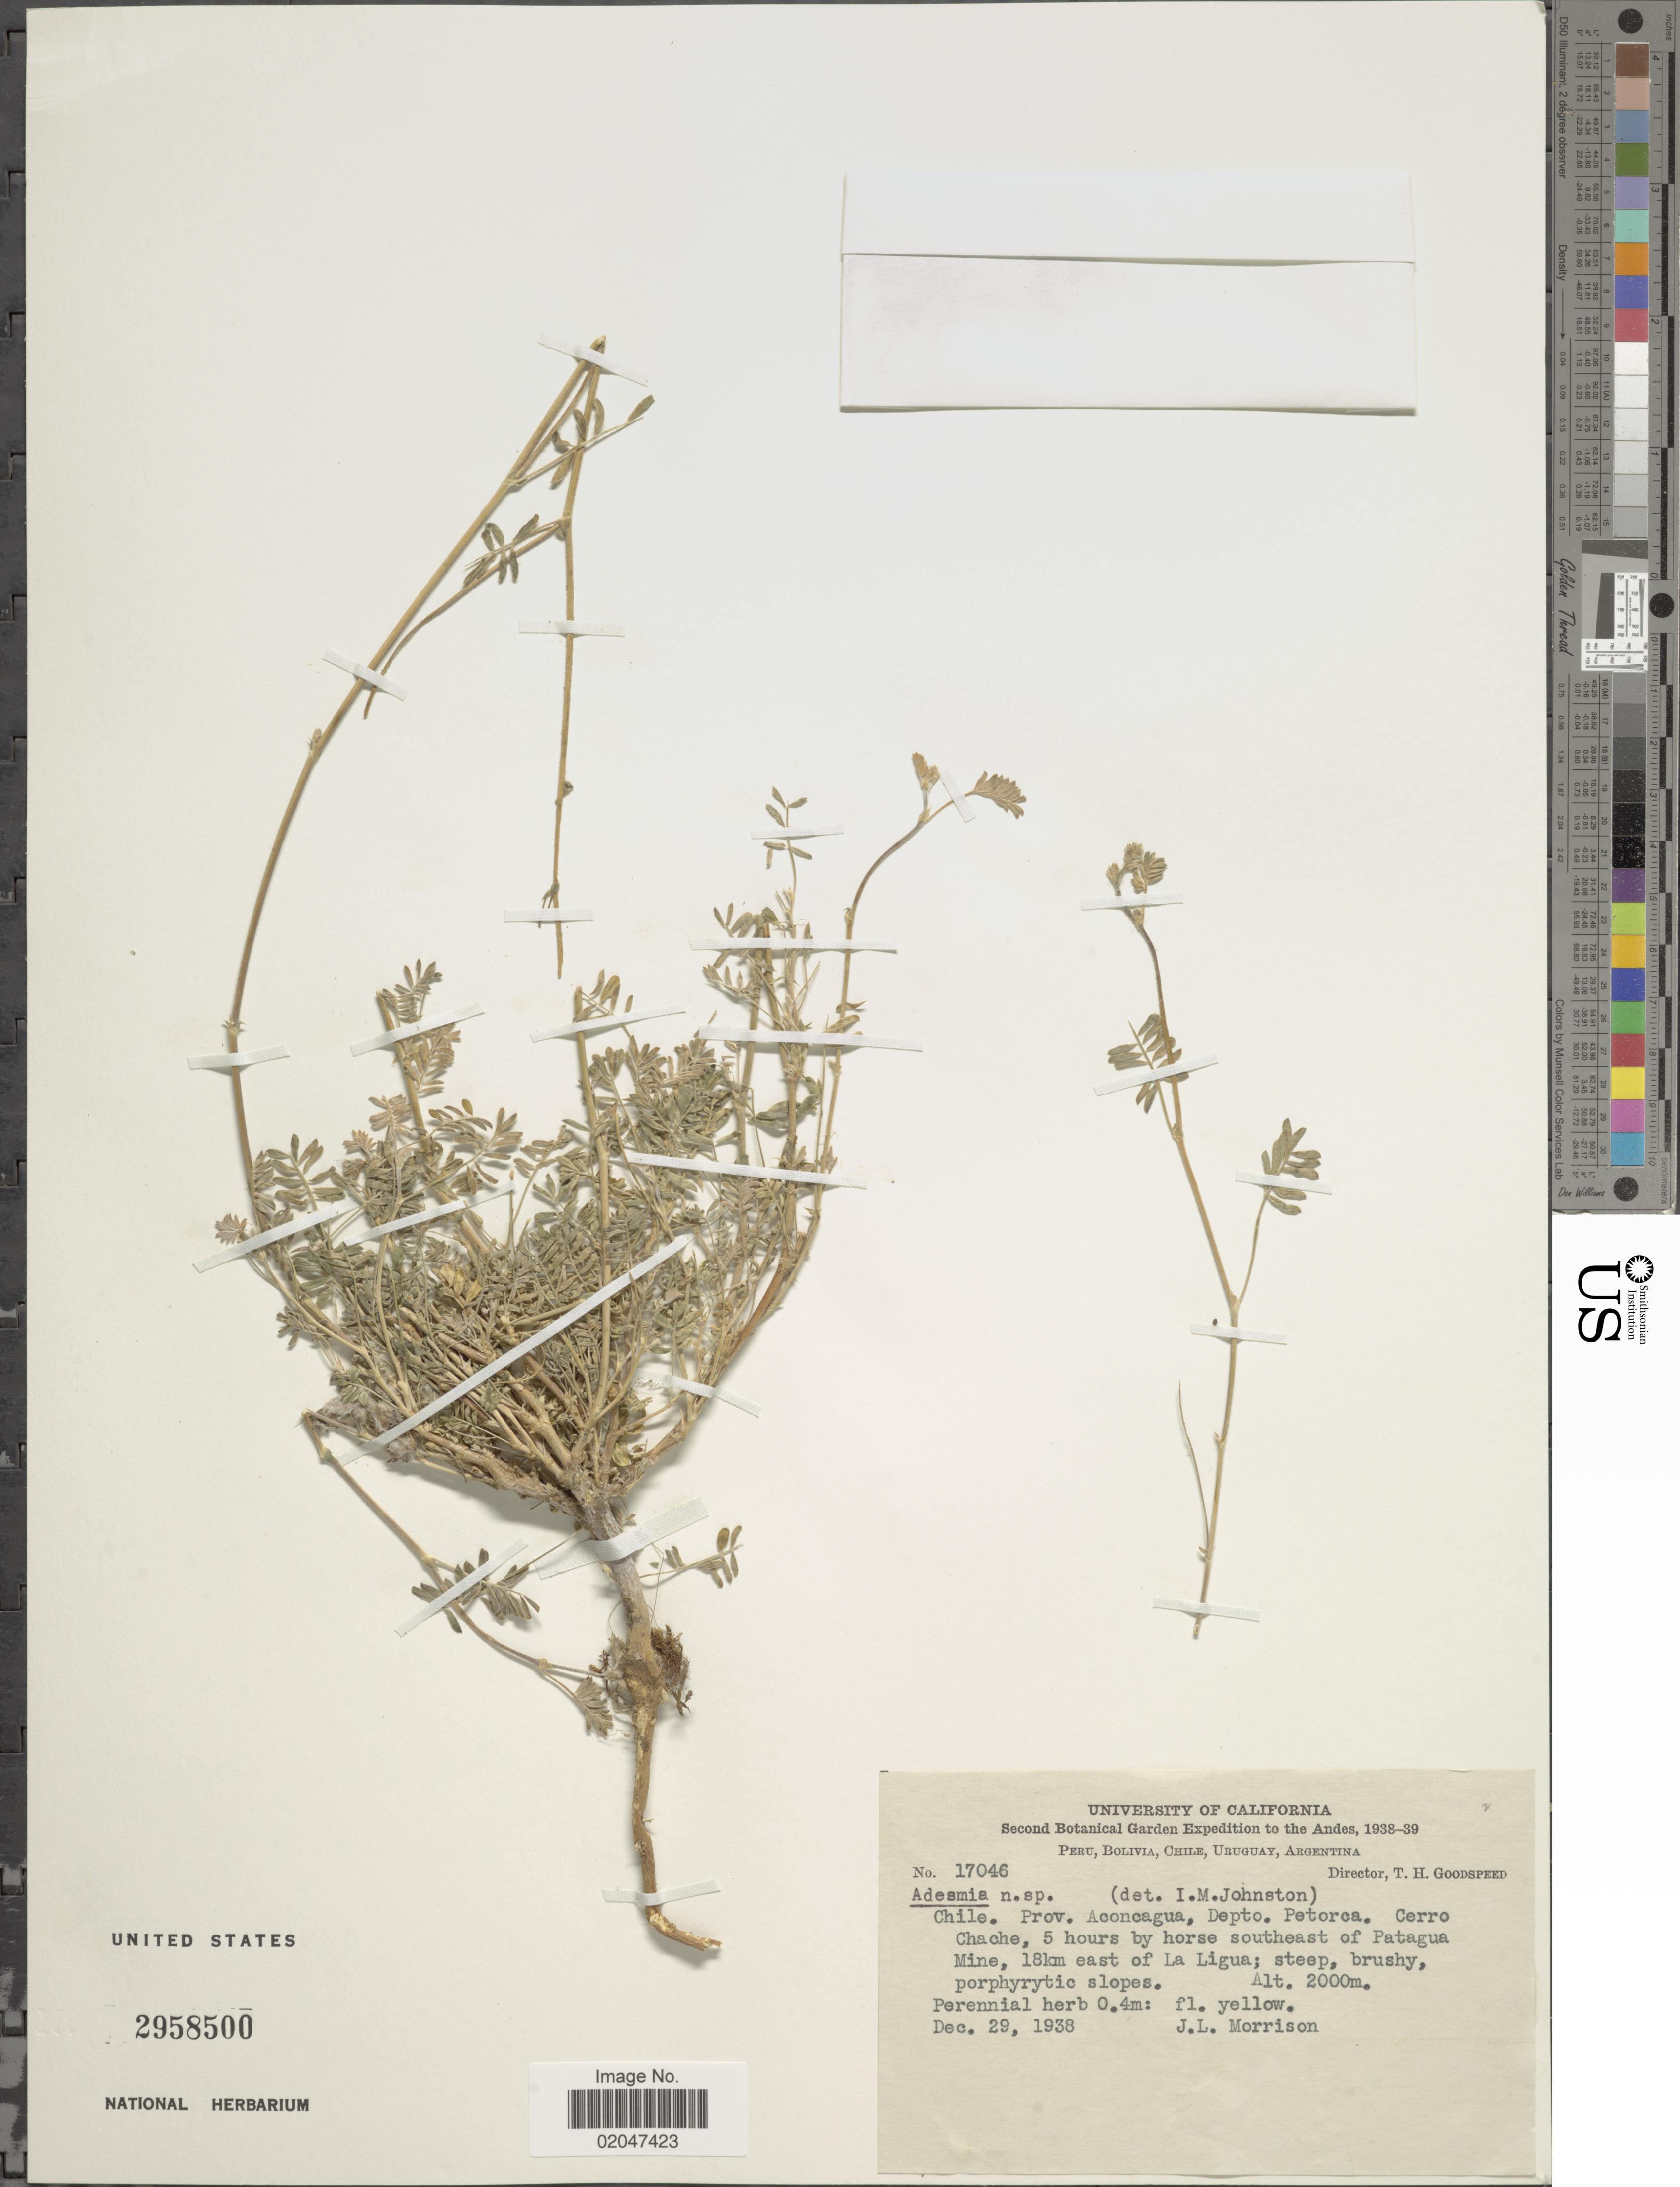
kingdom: Plantae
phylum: Tracheophyta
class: Magnoliopsida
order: Fabales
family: Fabaceae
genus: Adesmia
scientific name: Adesmia sp.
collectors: J. Morrison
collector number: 17046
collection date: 1938-12-29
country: Chile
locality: The Andes. Prov. Aconcagua, Depto. Petorca. Cerro Chache, 5 hours by horse southeast of Patagua Mine, 18km east of La Ligua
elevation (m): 2000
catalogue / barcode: US 2958500